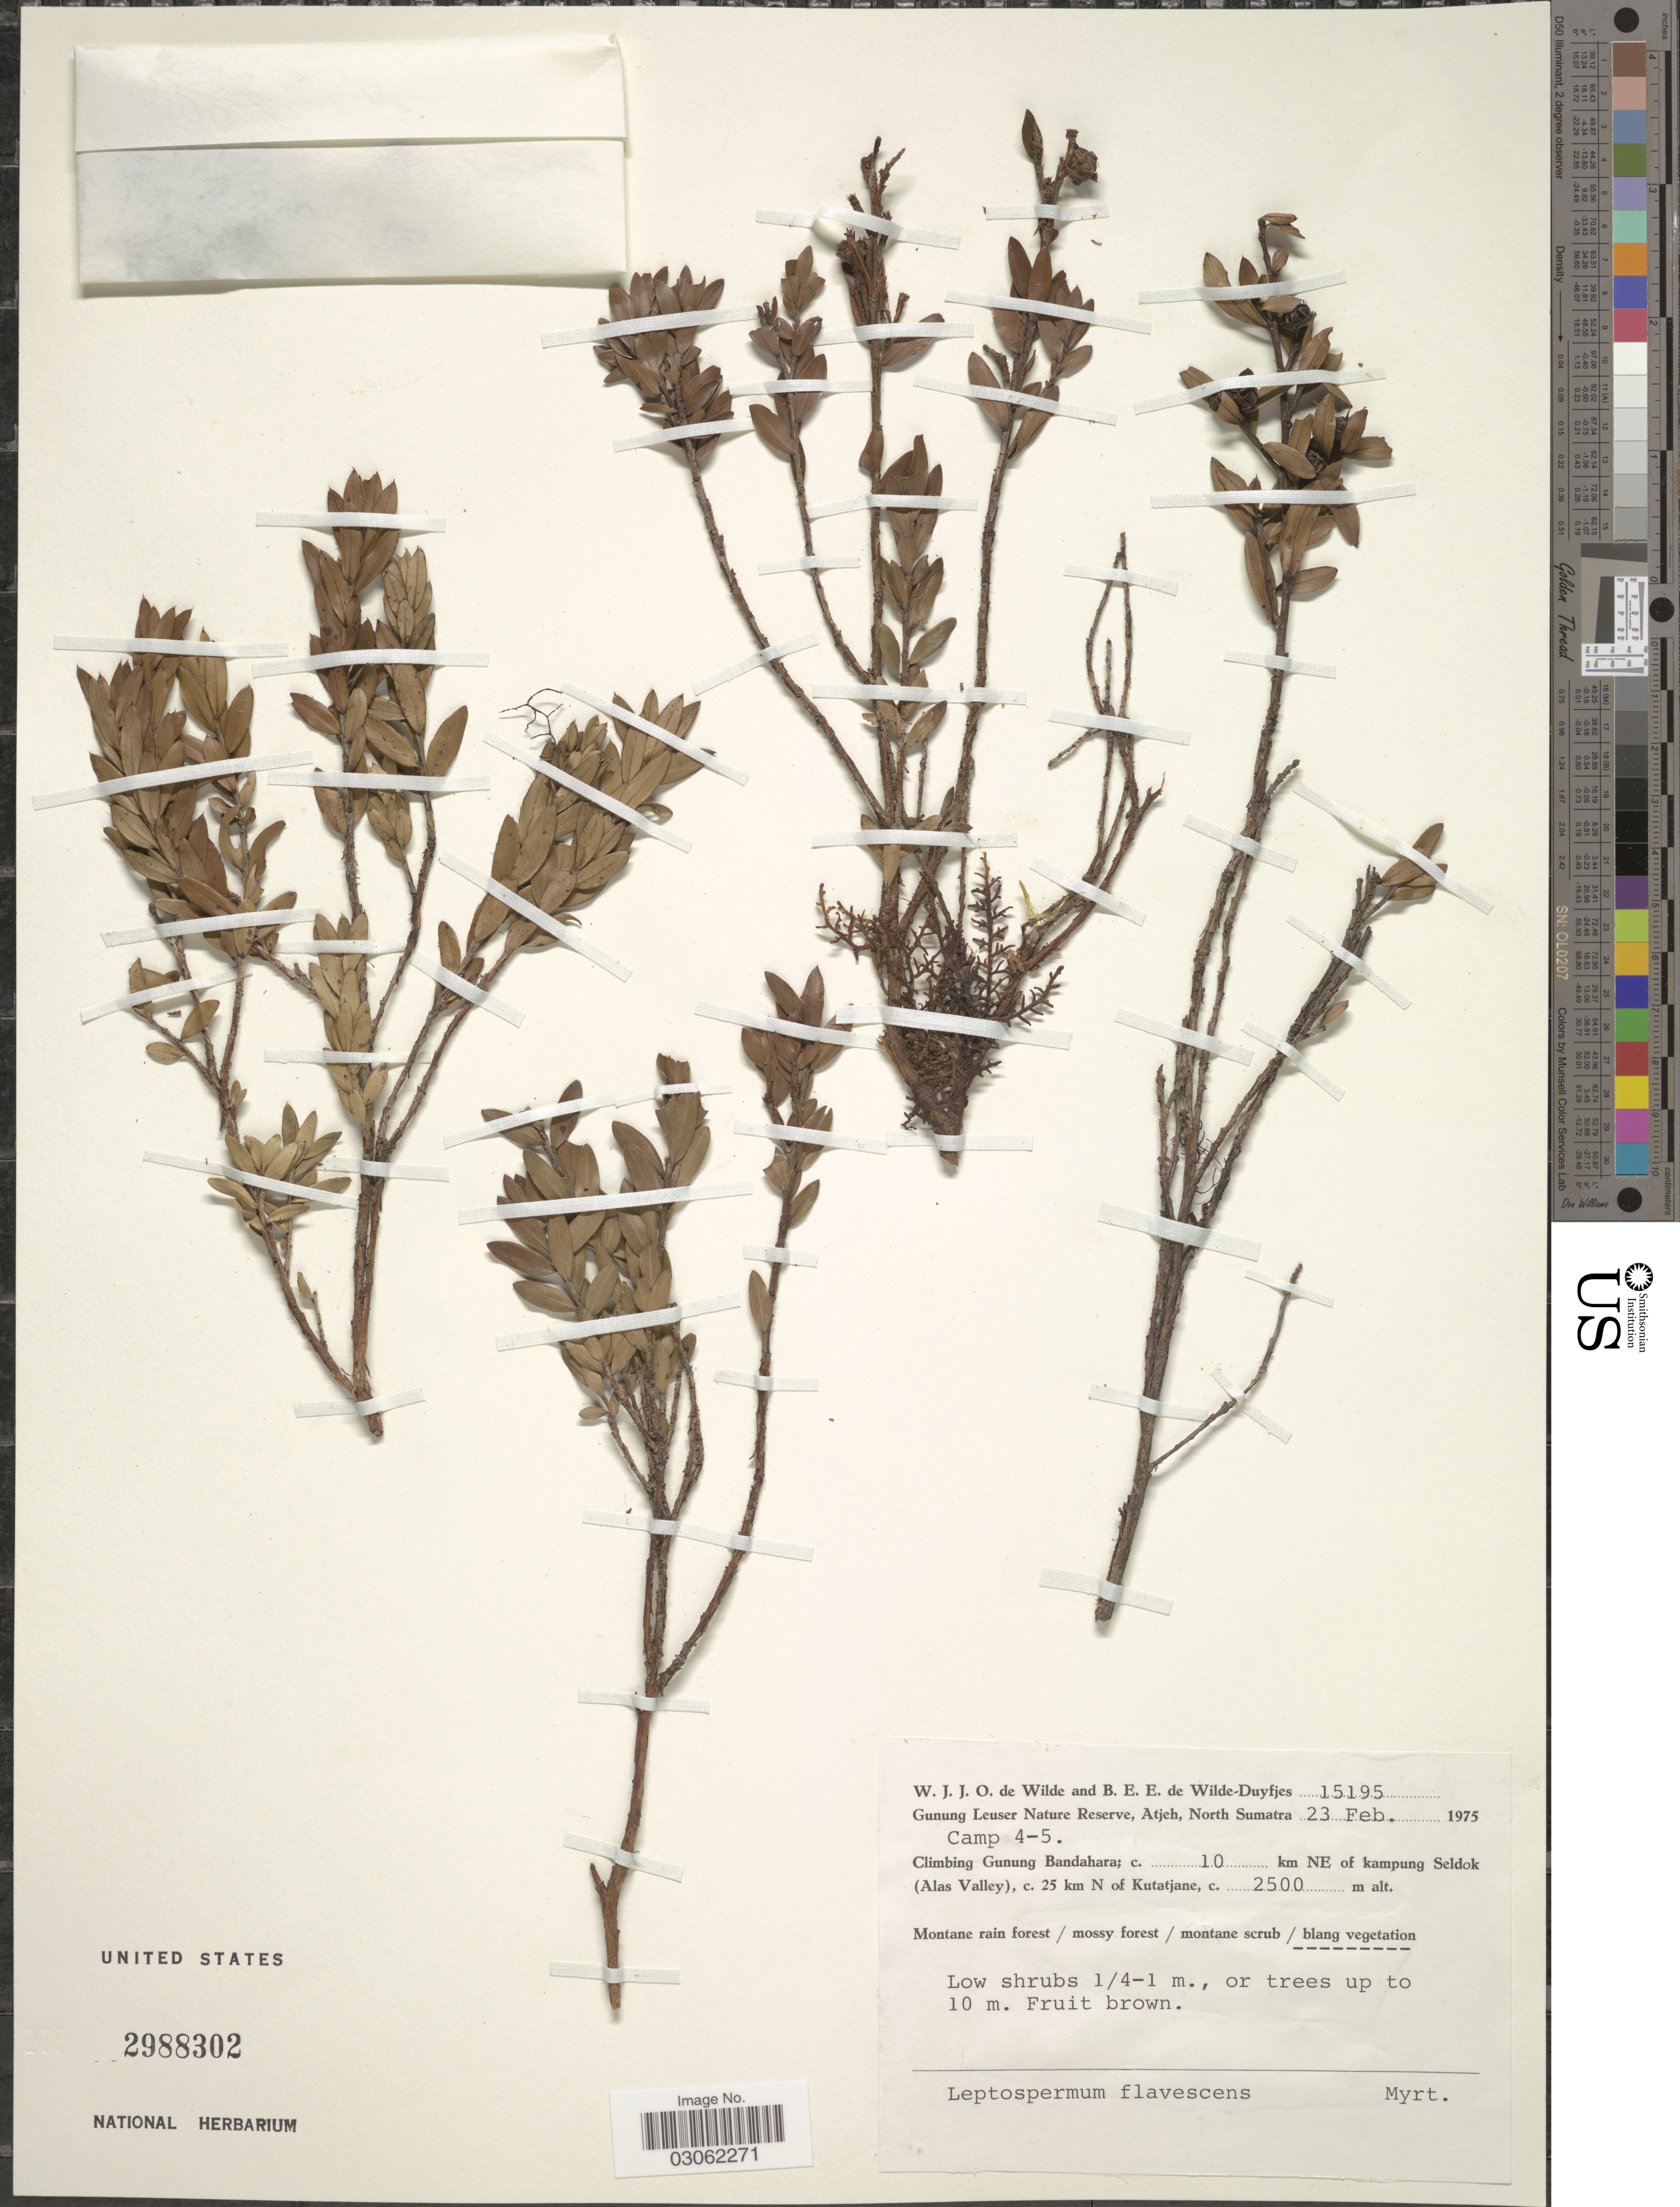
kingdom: Plantae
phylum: Tracheophyta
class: Magnoliopsida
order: Myrtales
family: Myrtaceae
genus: Leptospermum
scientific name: Leptospermum javanicum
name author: Blume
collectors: W. J. de Wilde & B. E. de Wilde-Duyfjes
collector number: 15195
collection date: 1975-02-23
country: Indonesia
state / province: Sumatra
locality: Gunung Leuser Nature Reserve, Atjeh, North Sumatra. Camp 4-5. Climbing Gunung Bandahara; c. 10 km NE of kampung Seldok (Alas Valley), c. 25 km N of Kutatjane.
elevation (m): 2500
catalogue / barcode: US 2988302